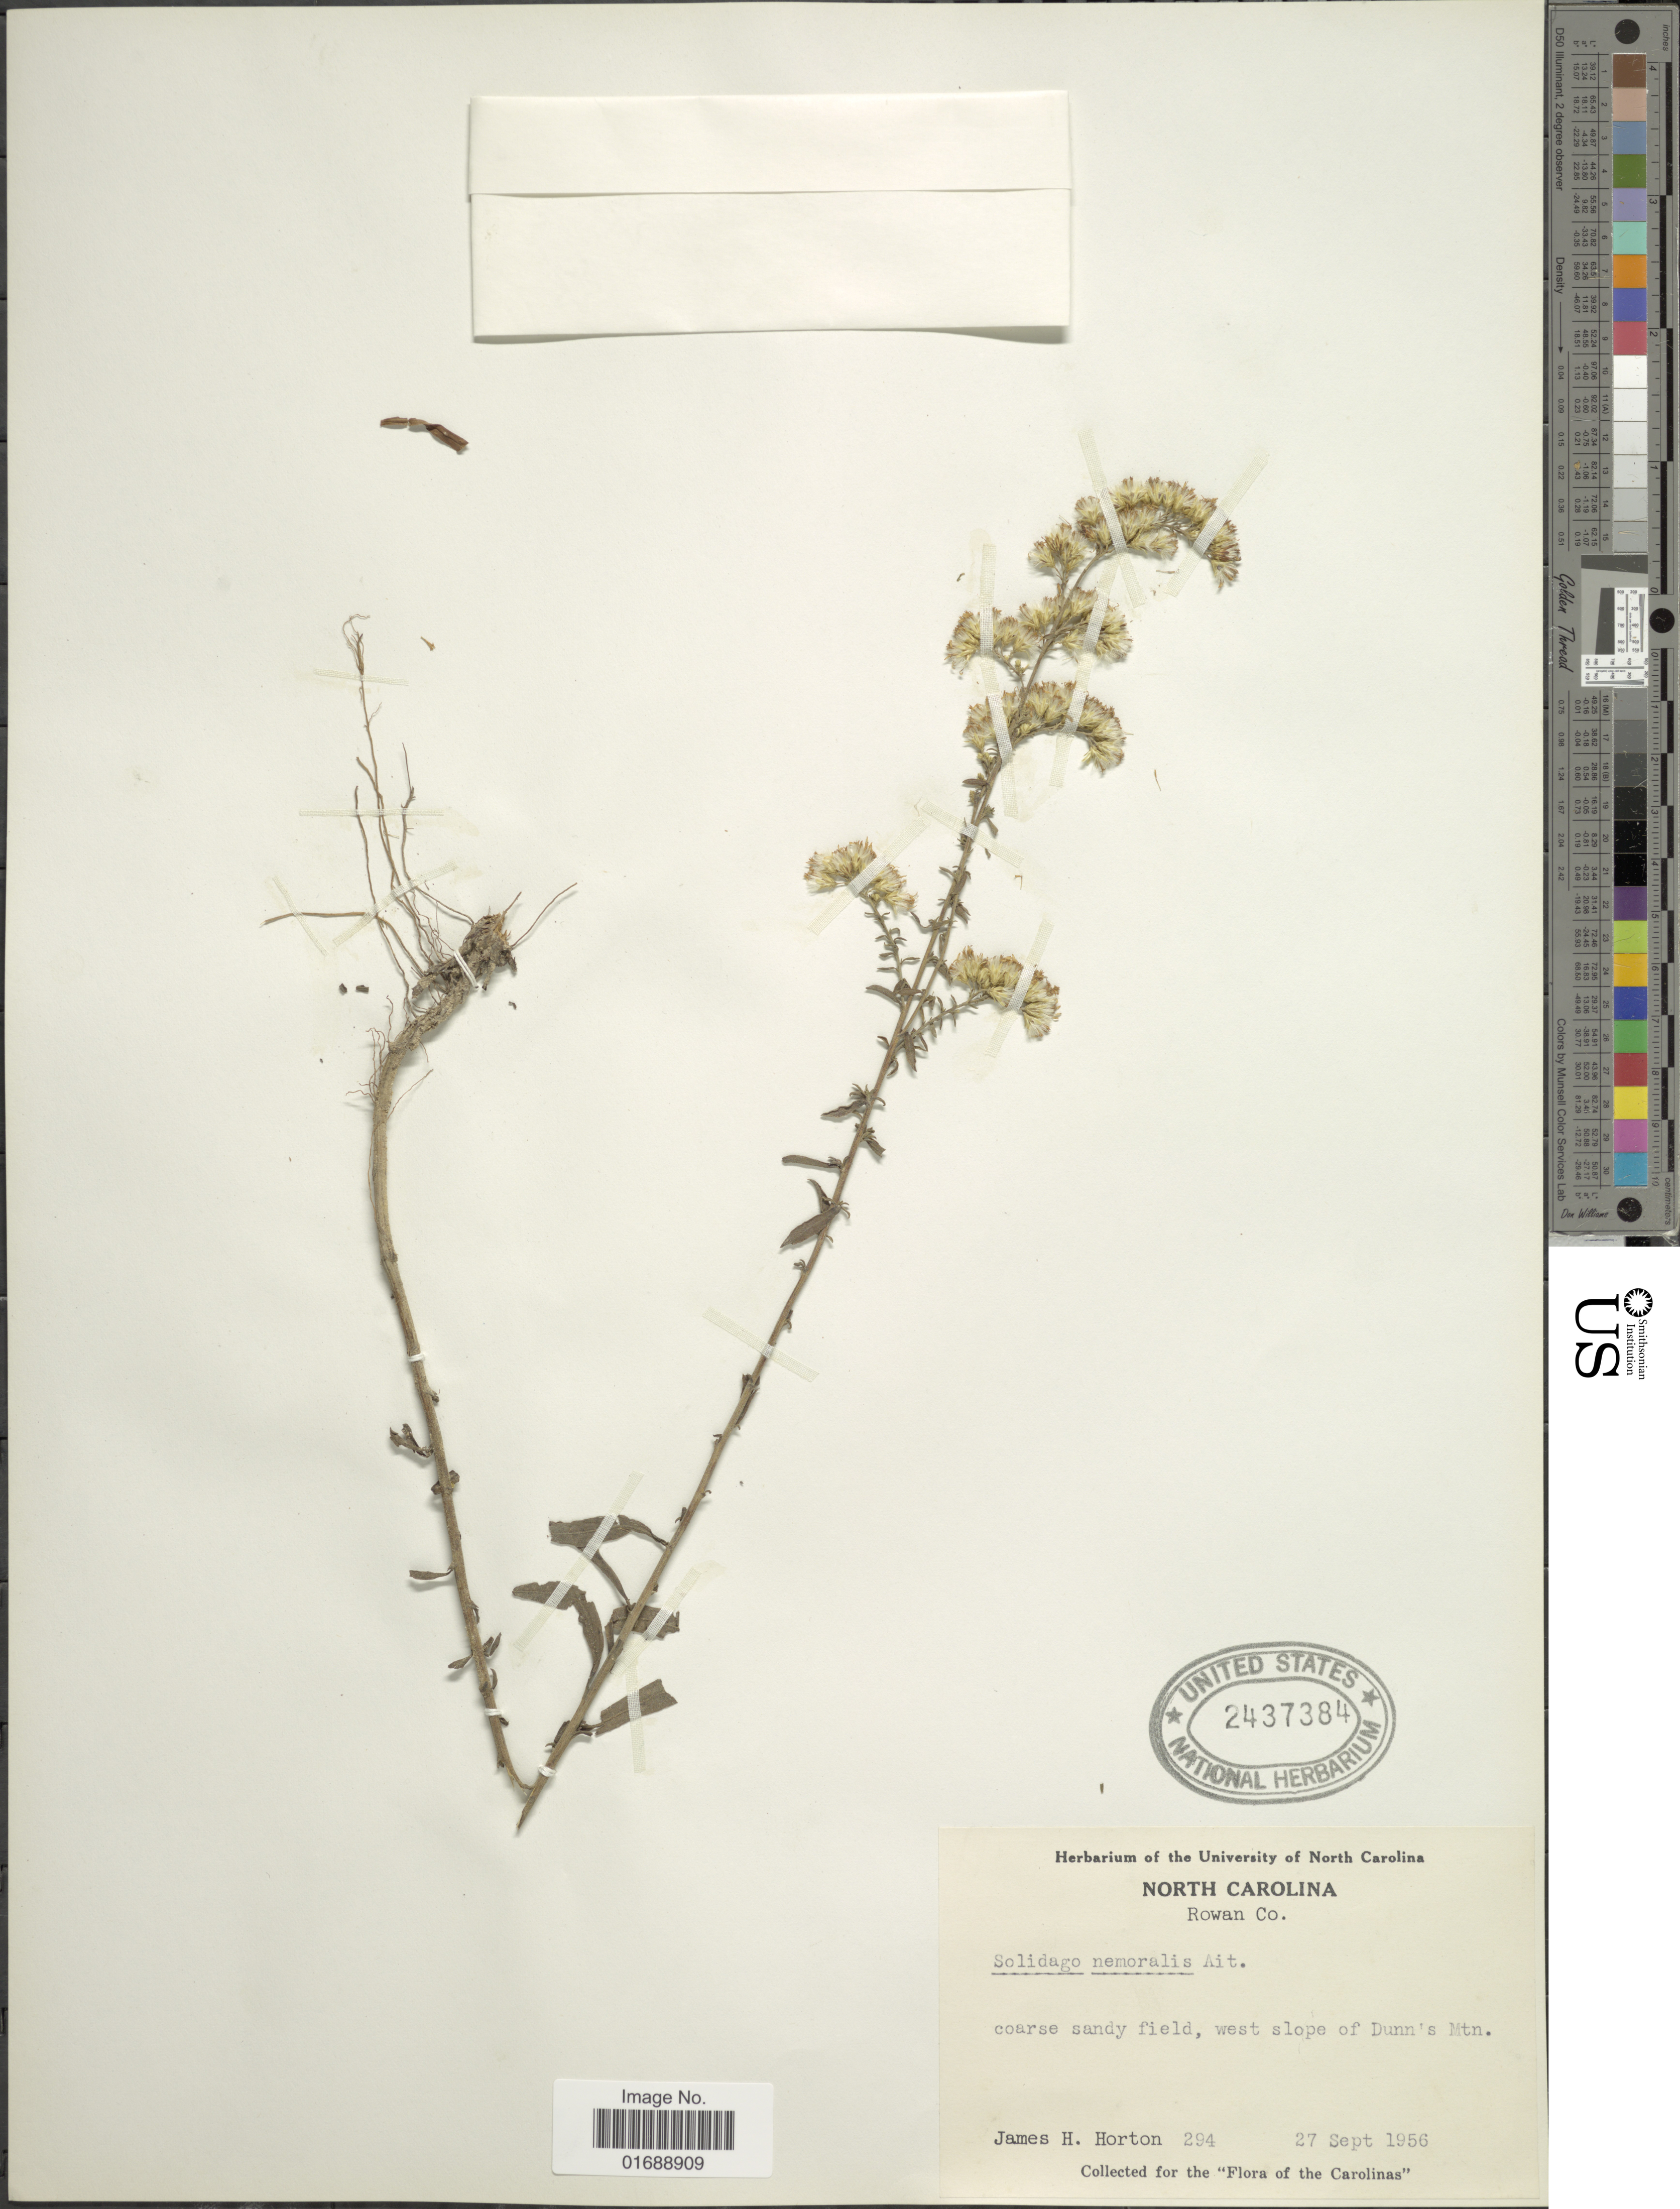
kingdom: Plantae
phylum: Tracheophyta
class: Magnoliopsida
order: Asterales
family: Asteraceae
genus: Solidago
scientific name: Solidago nemoralis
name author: Aiton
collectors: J. Horton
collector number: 294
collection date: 1956-09-27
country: United States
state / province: North Carolina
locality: Rowan Co. West slope of Dunn's Mtn.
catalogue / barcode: US 2437384